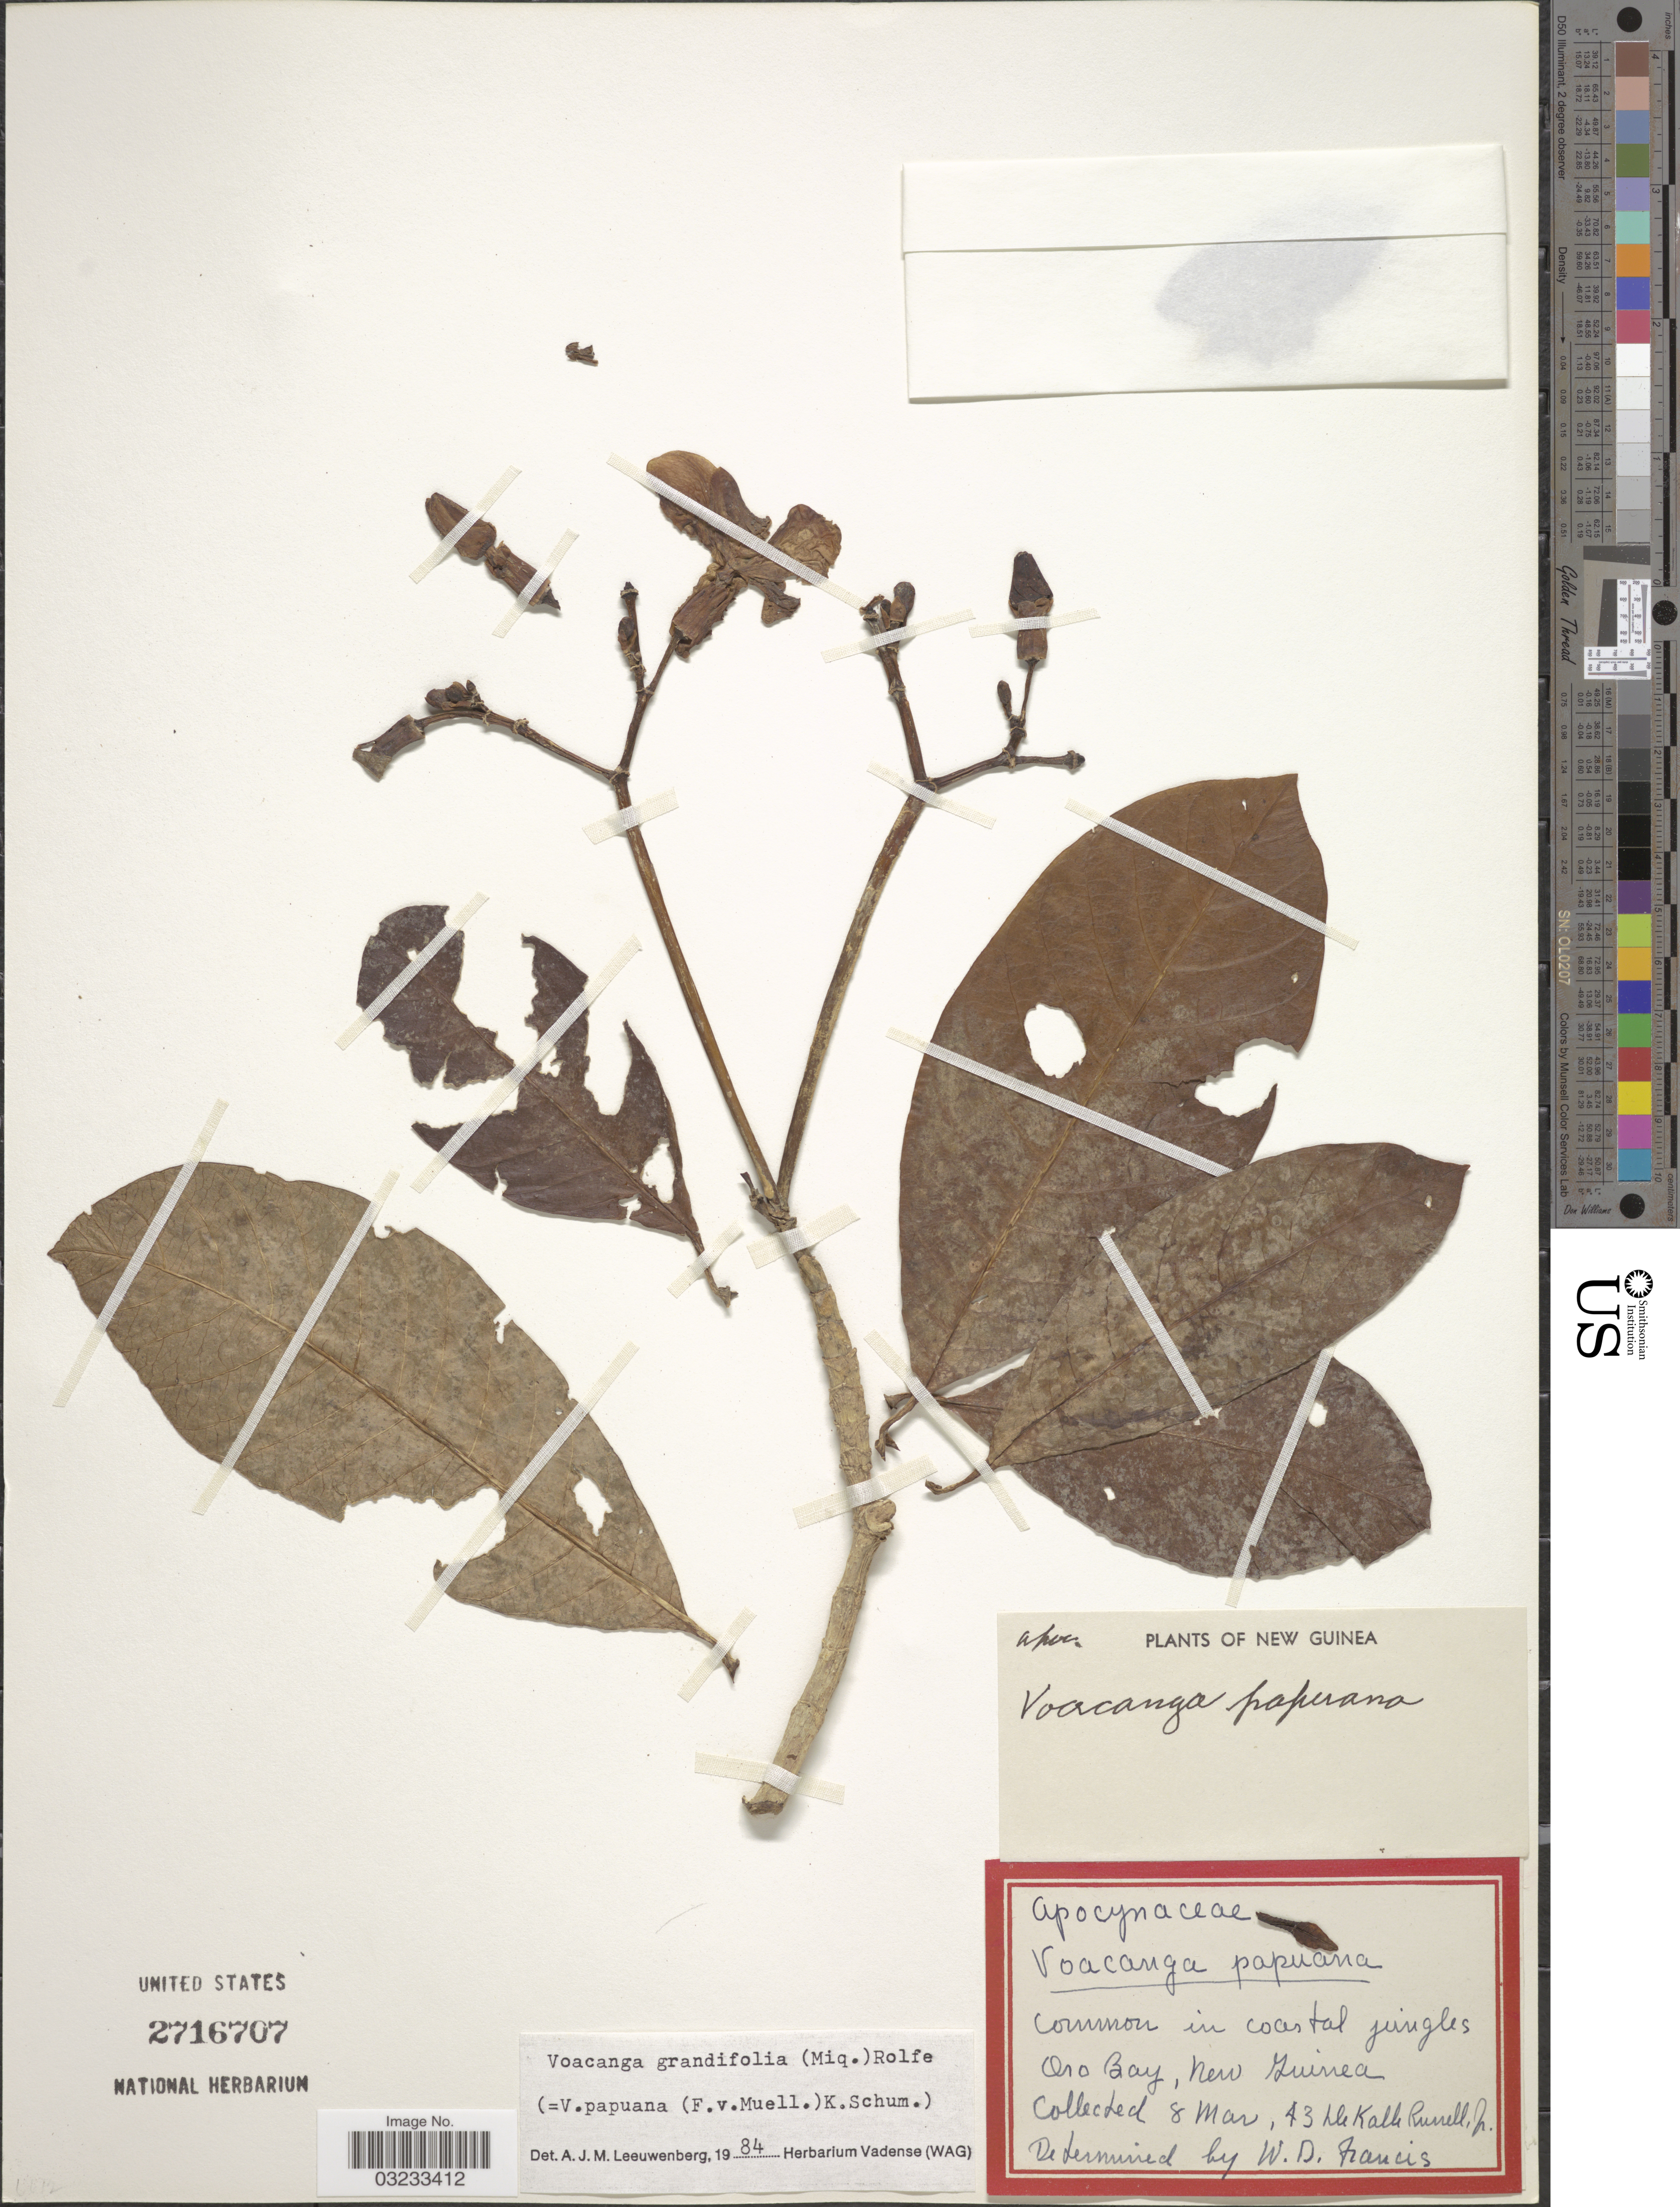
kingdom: Plantae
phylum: Tracheophyta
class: Magnoliopsida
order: Gentianales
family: Apocynaceae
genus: Voacanga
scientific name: Voacanga grandifolia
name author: (Miq.) Rolfe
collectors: D. K. Russell Jr.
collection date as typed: Transcribed d/m/y: 8/3/43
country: Papua New Guinea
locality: Common in coastal jungles Oro Bay, New Guinea.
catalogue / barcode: US 2716707